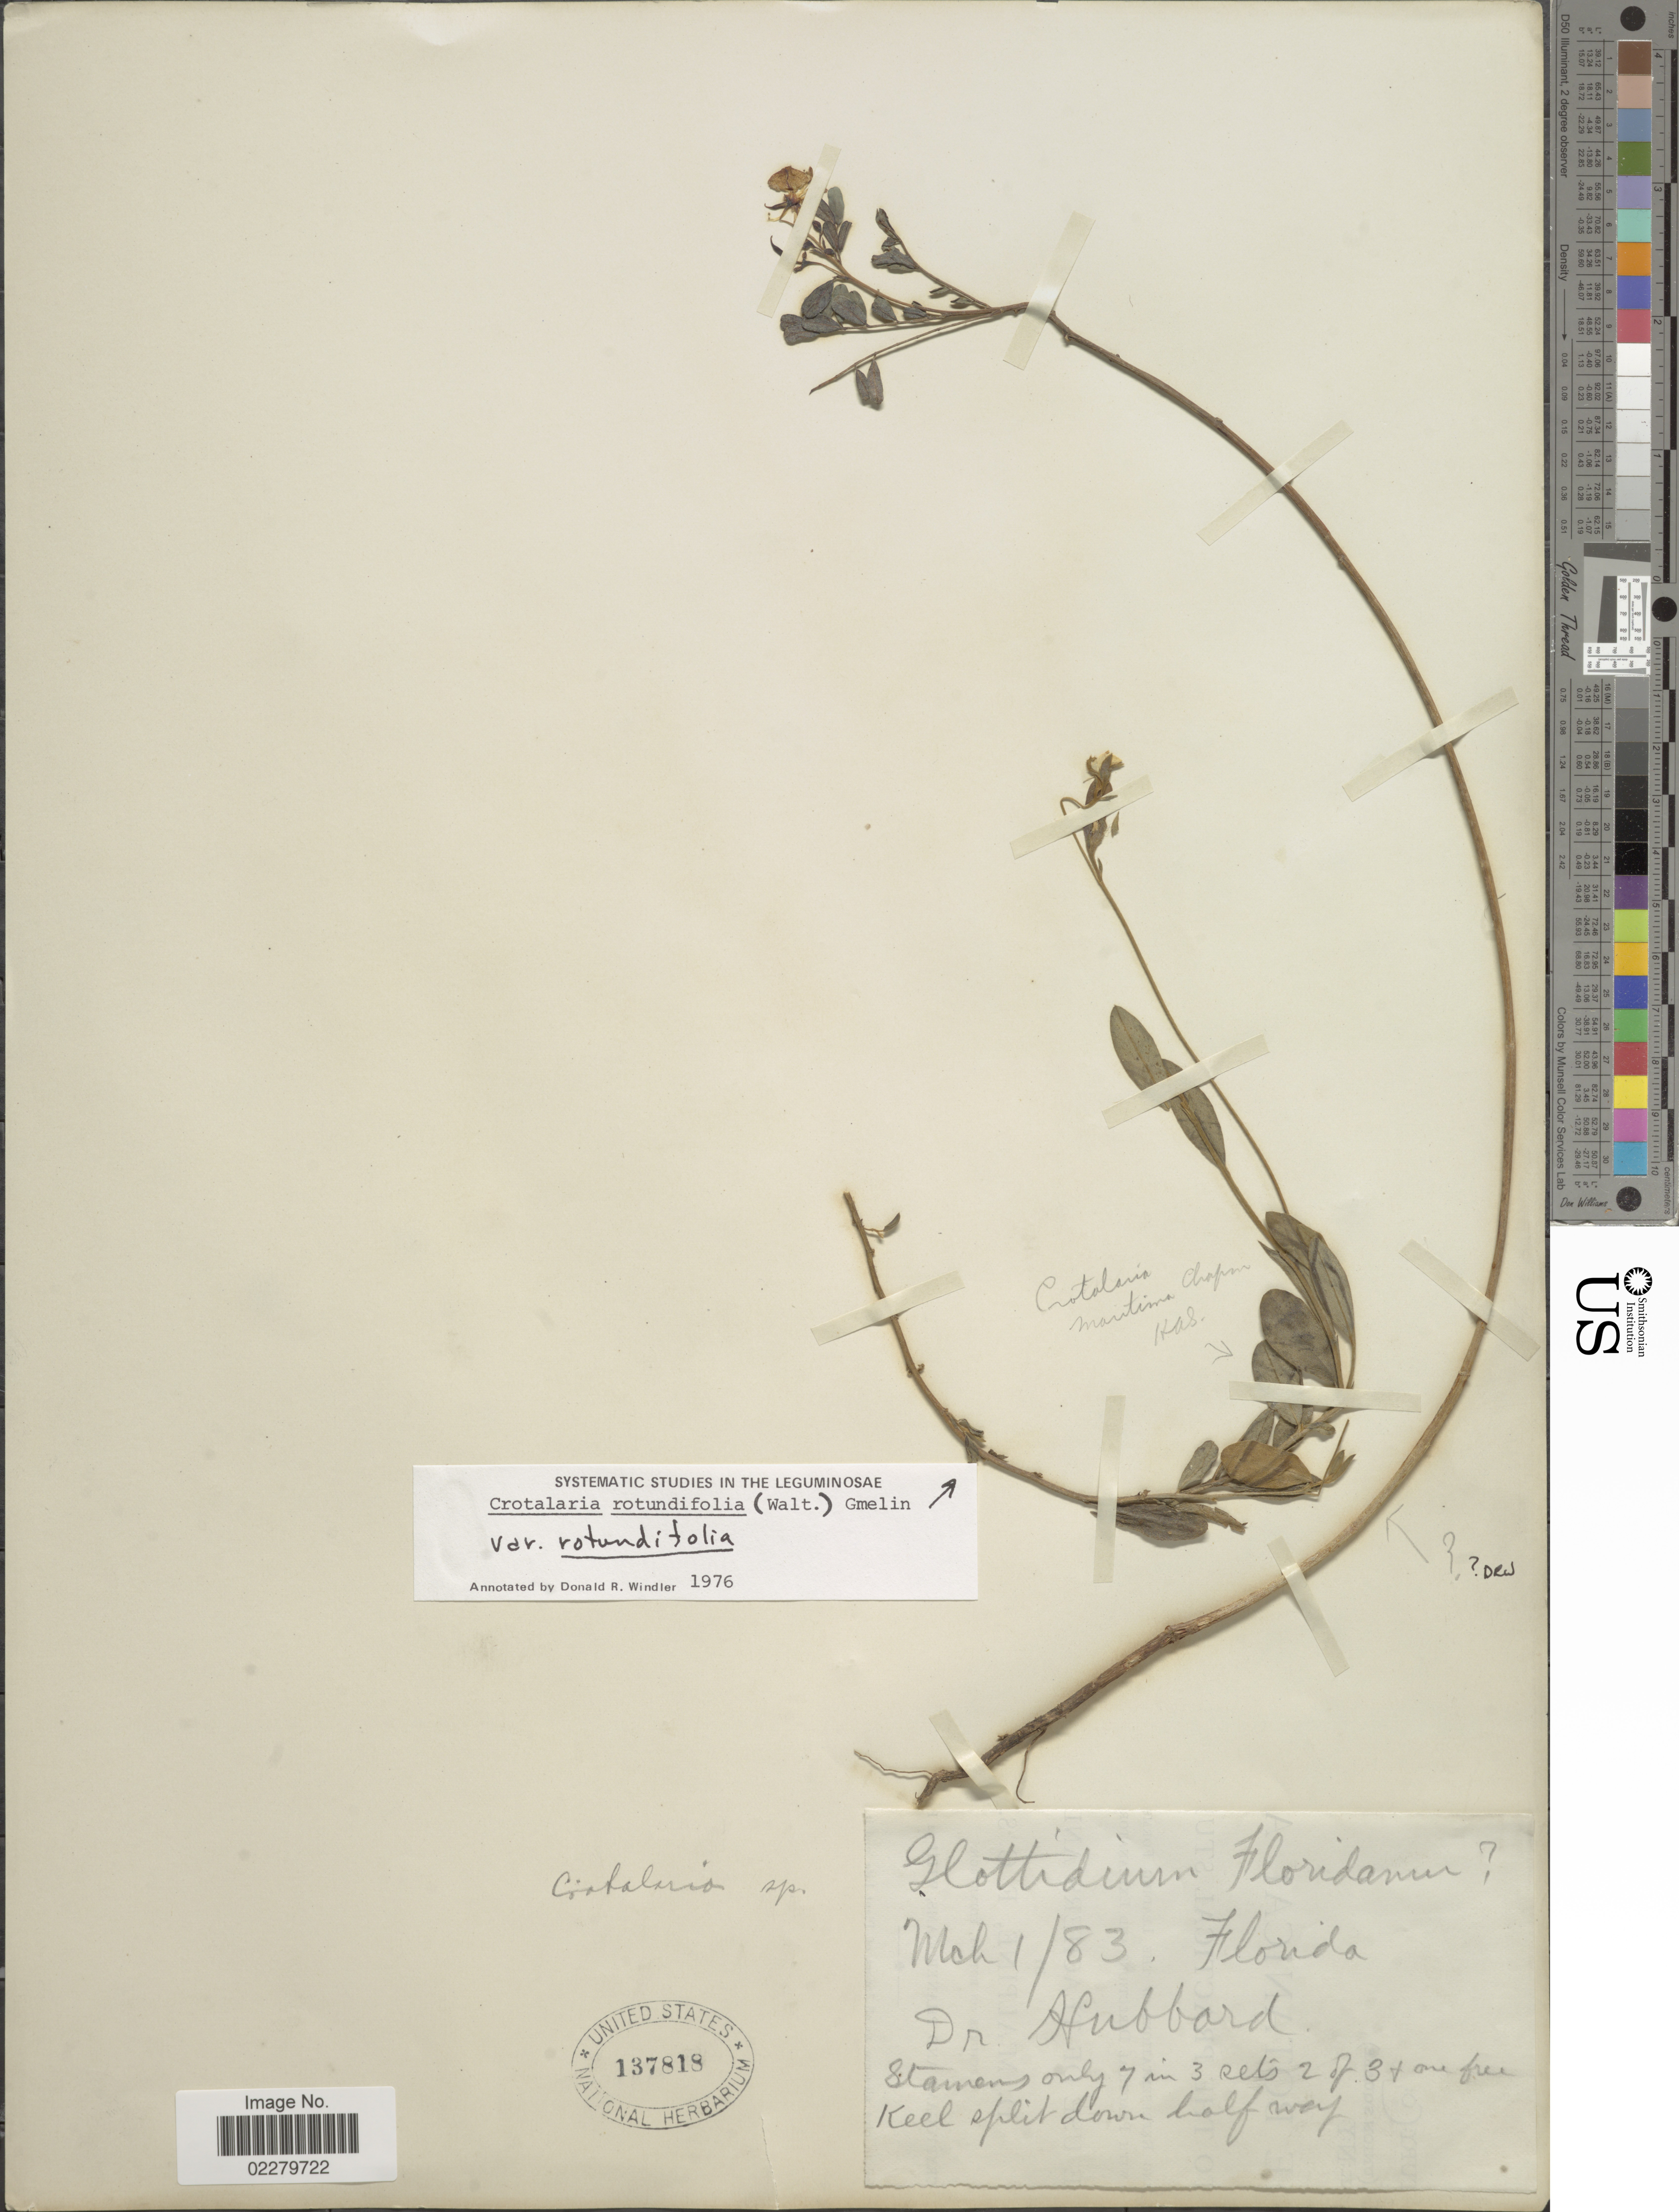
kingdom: Plantae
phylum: Tracheophyta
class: Magnoliopsida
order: Fabales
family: Fabaceae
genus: Crotalaria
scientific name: Crotalaria rotundifolia var. rotundifolia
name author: (Walter) J.F. Gmel.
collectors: Afubbard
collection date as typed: Transcribed d/m/y: 1/3/83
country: United States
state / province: Florida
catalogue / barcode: US 137818